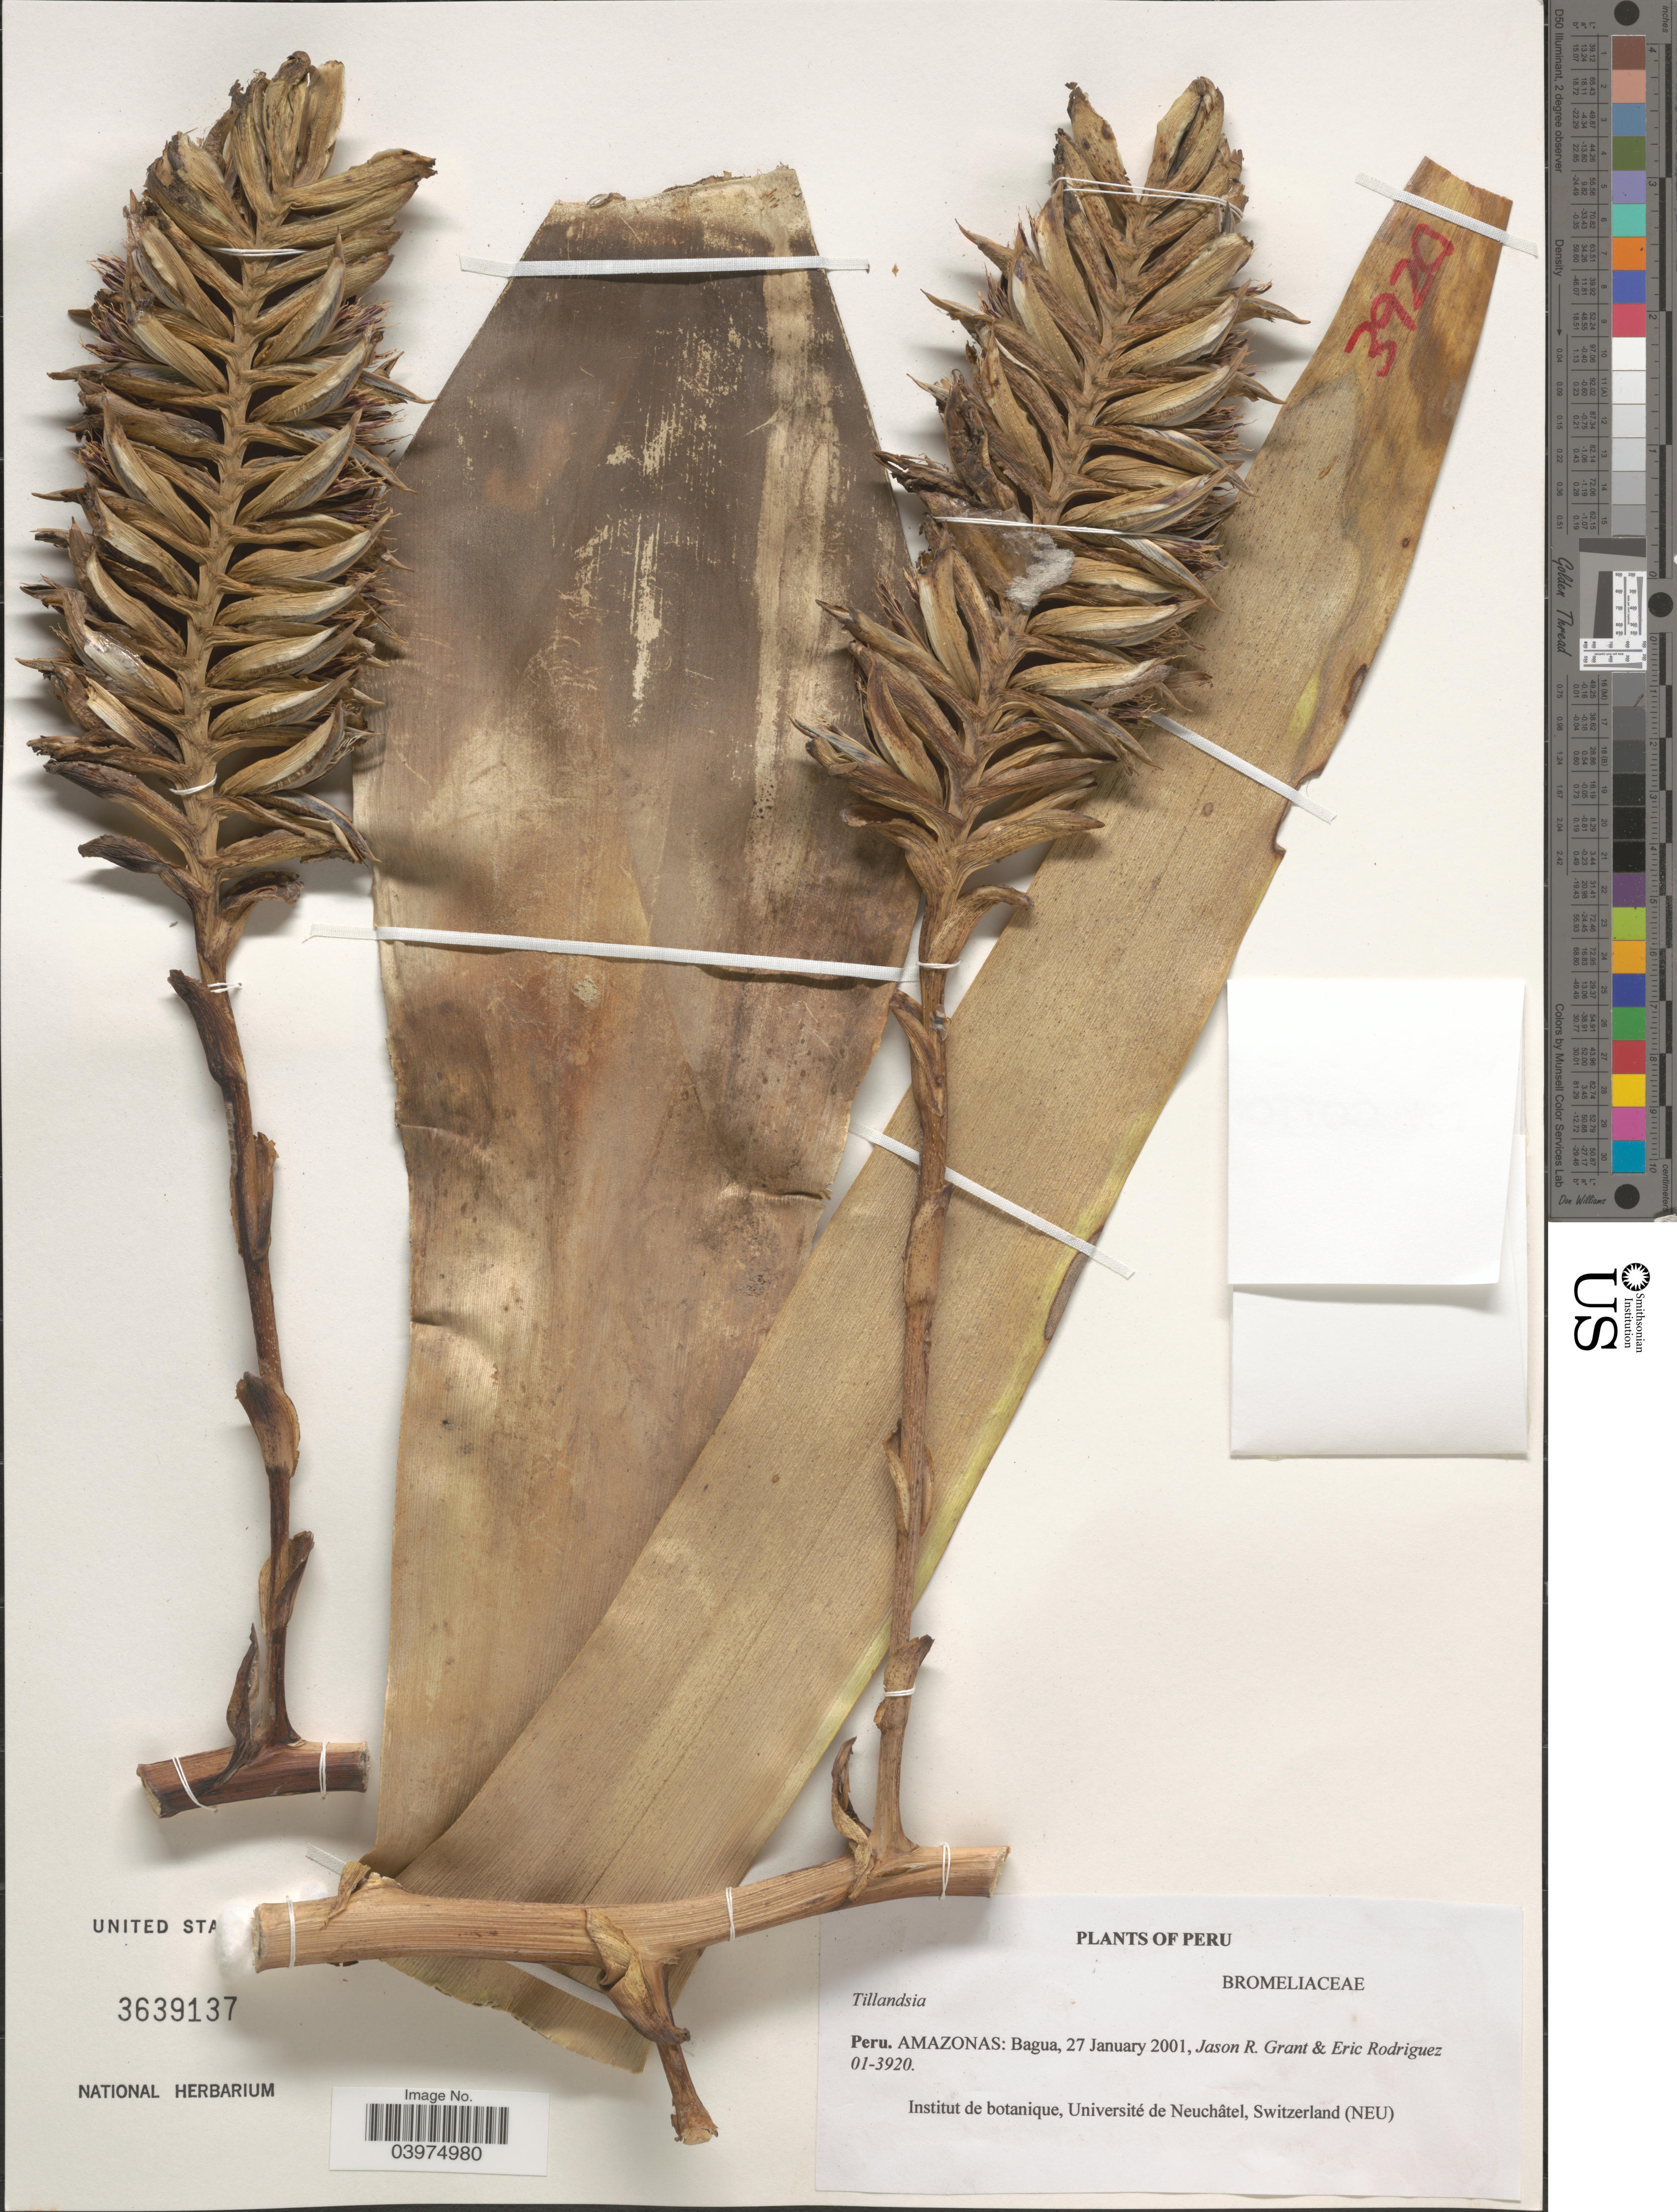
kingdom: Plantae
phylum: Tracheophyta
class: Liliopsida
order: Poales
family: Bromeliaceae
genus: Tillandsia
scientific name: Tillandsia sp.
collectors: J. R. Grant & E. Rodriguez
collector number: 01-3920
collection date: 2001-01-27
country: Peru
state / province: Amazonas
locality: Bagua.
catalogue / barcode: US 3639137